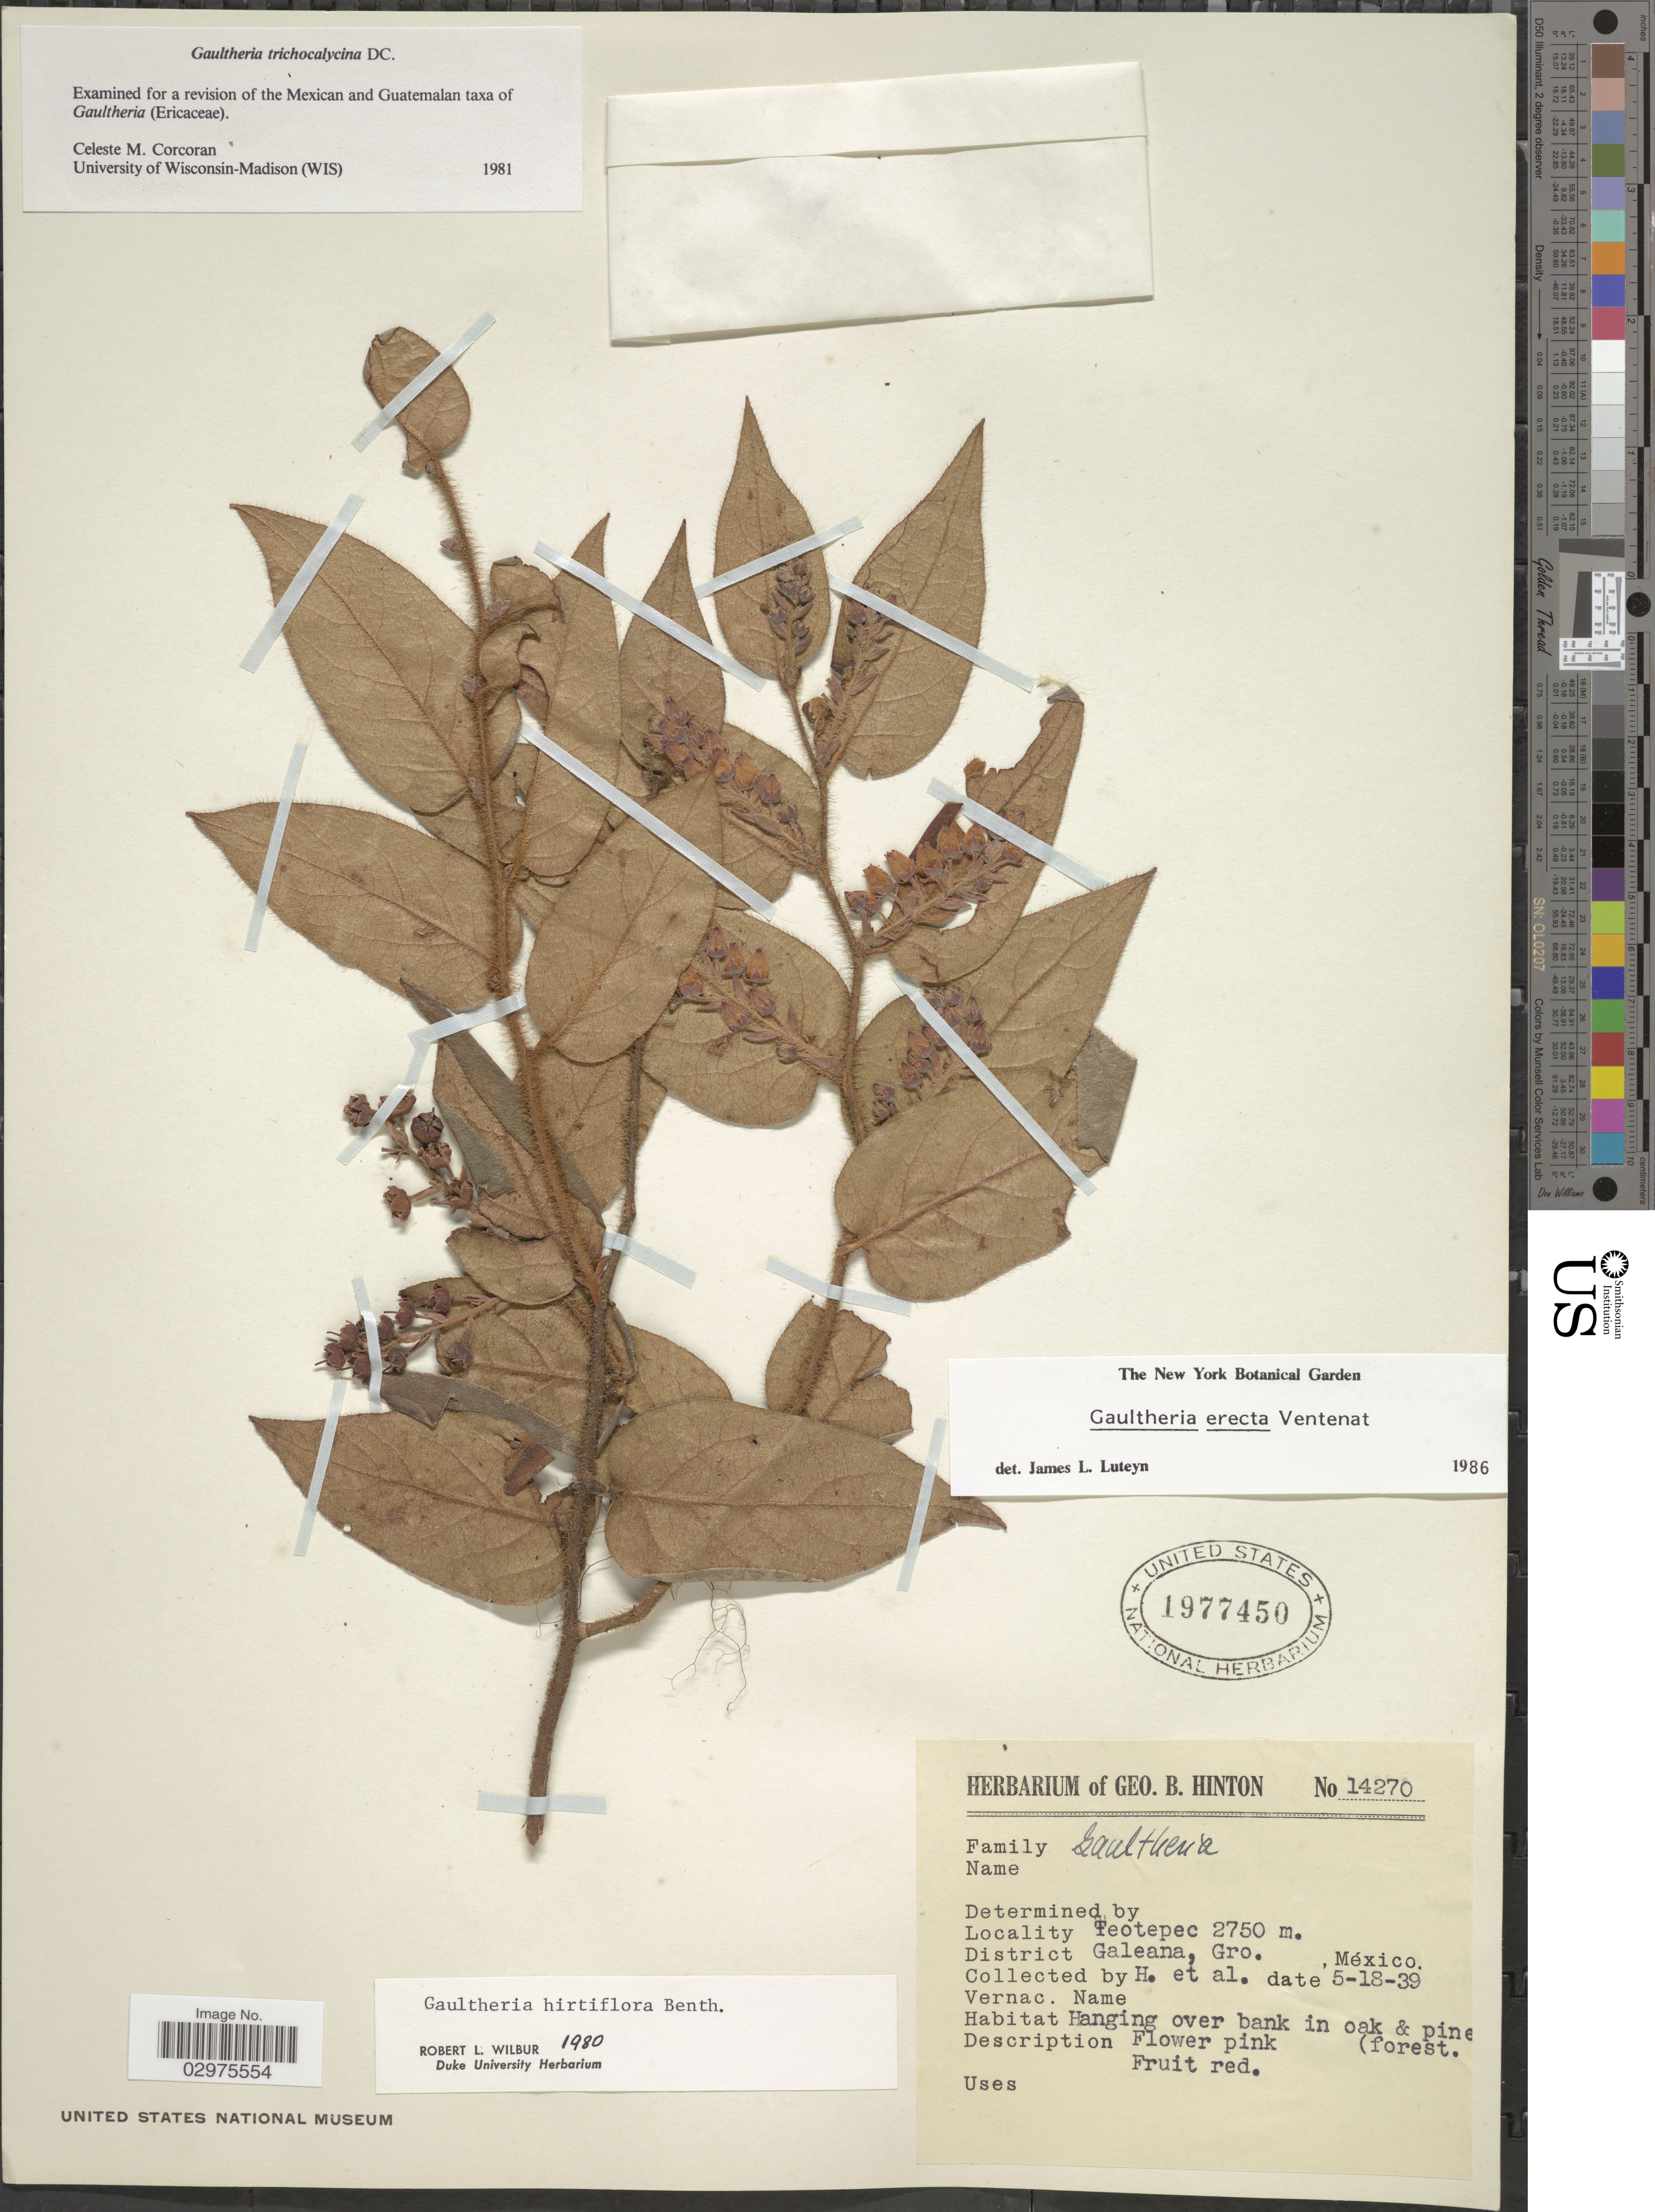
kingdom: Plantae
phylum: Tracheophyta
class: Magnoliopsida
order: Ericales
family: Ericaceae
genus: Gaultheria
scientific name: Gaultheria erecta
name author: Vent.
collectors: G. B. Hinton & et al.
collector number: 14270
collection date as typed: Transcribed d/m/y: 18/5/39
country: Mexico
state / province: Guerrero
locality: Teotepec. District Galeana.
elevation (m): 2750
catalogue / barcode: US 1977450